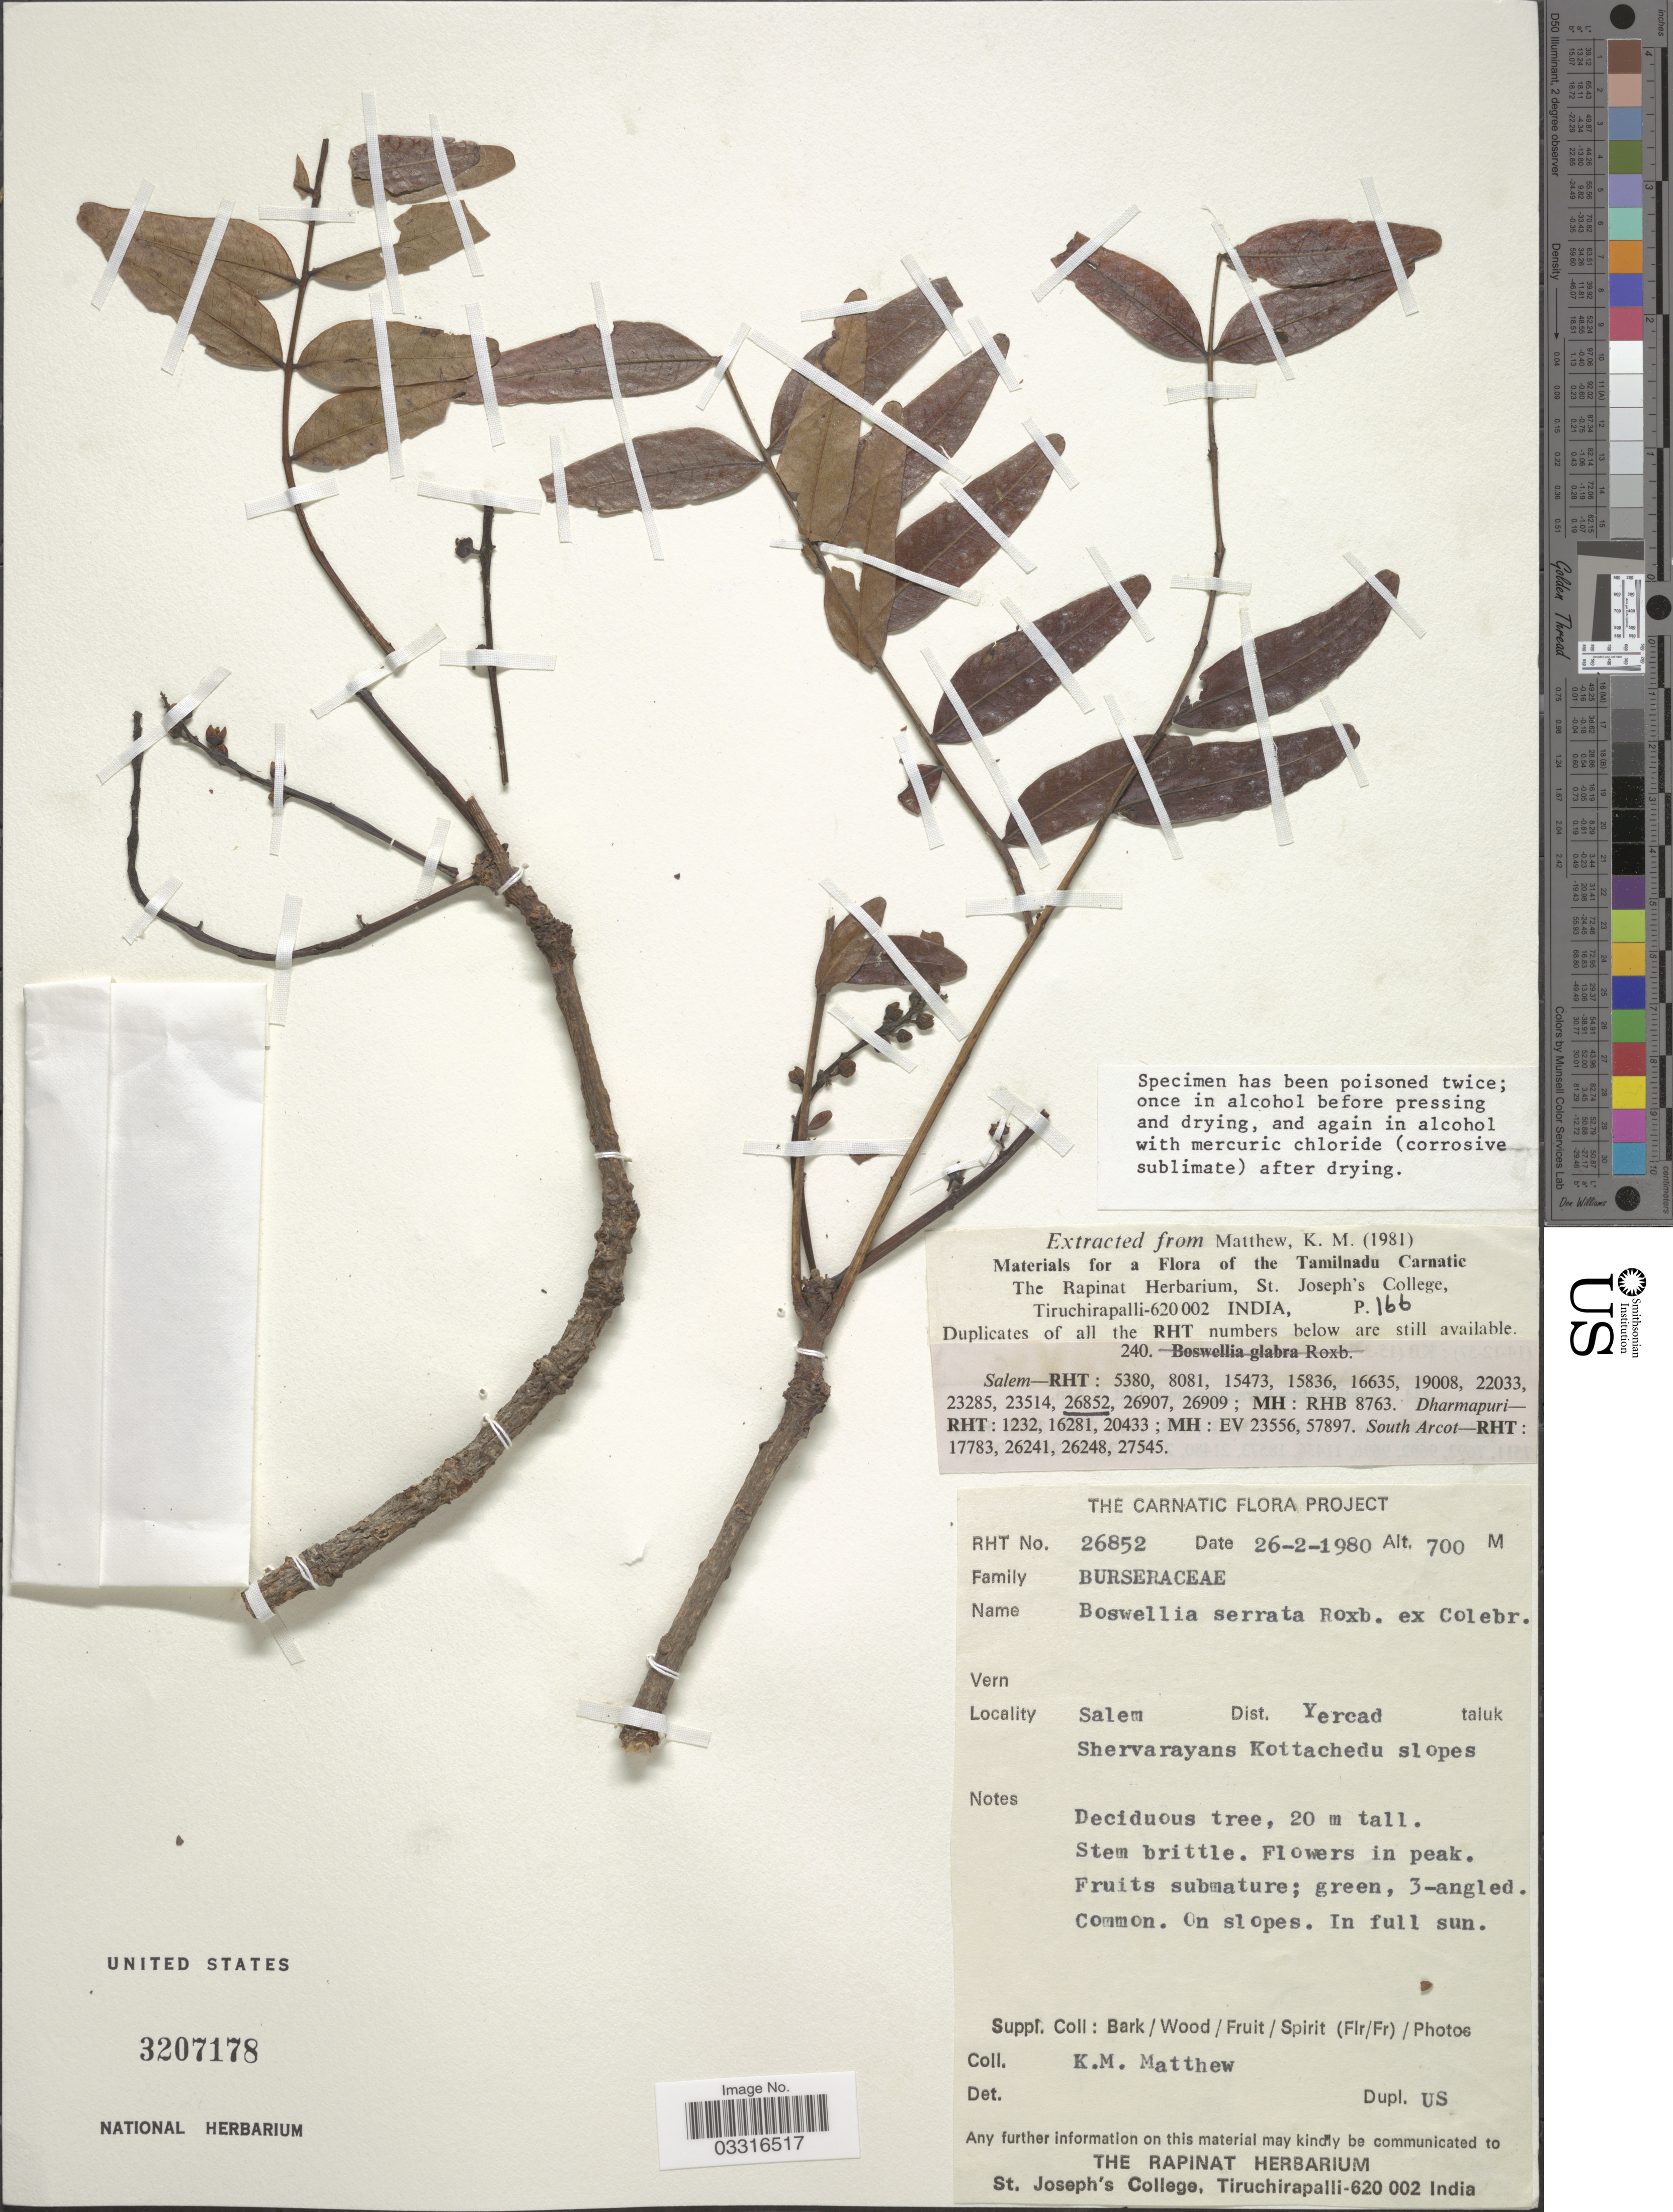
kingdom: Plantae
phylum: Tracheophyta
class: Magnoliopsida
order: Sapindales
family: Burseraceae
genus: Boswellia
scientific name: Boswellia serrata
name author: Roxb.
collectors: K. M. Matthew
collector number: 26852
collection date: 1980-02-26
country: India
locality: Salem Dist. Yercad taluk. Shervarayans Kottachedu slopes.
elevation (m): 700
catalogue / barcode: US 3207178